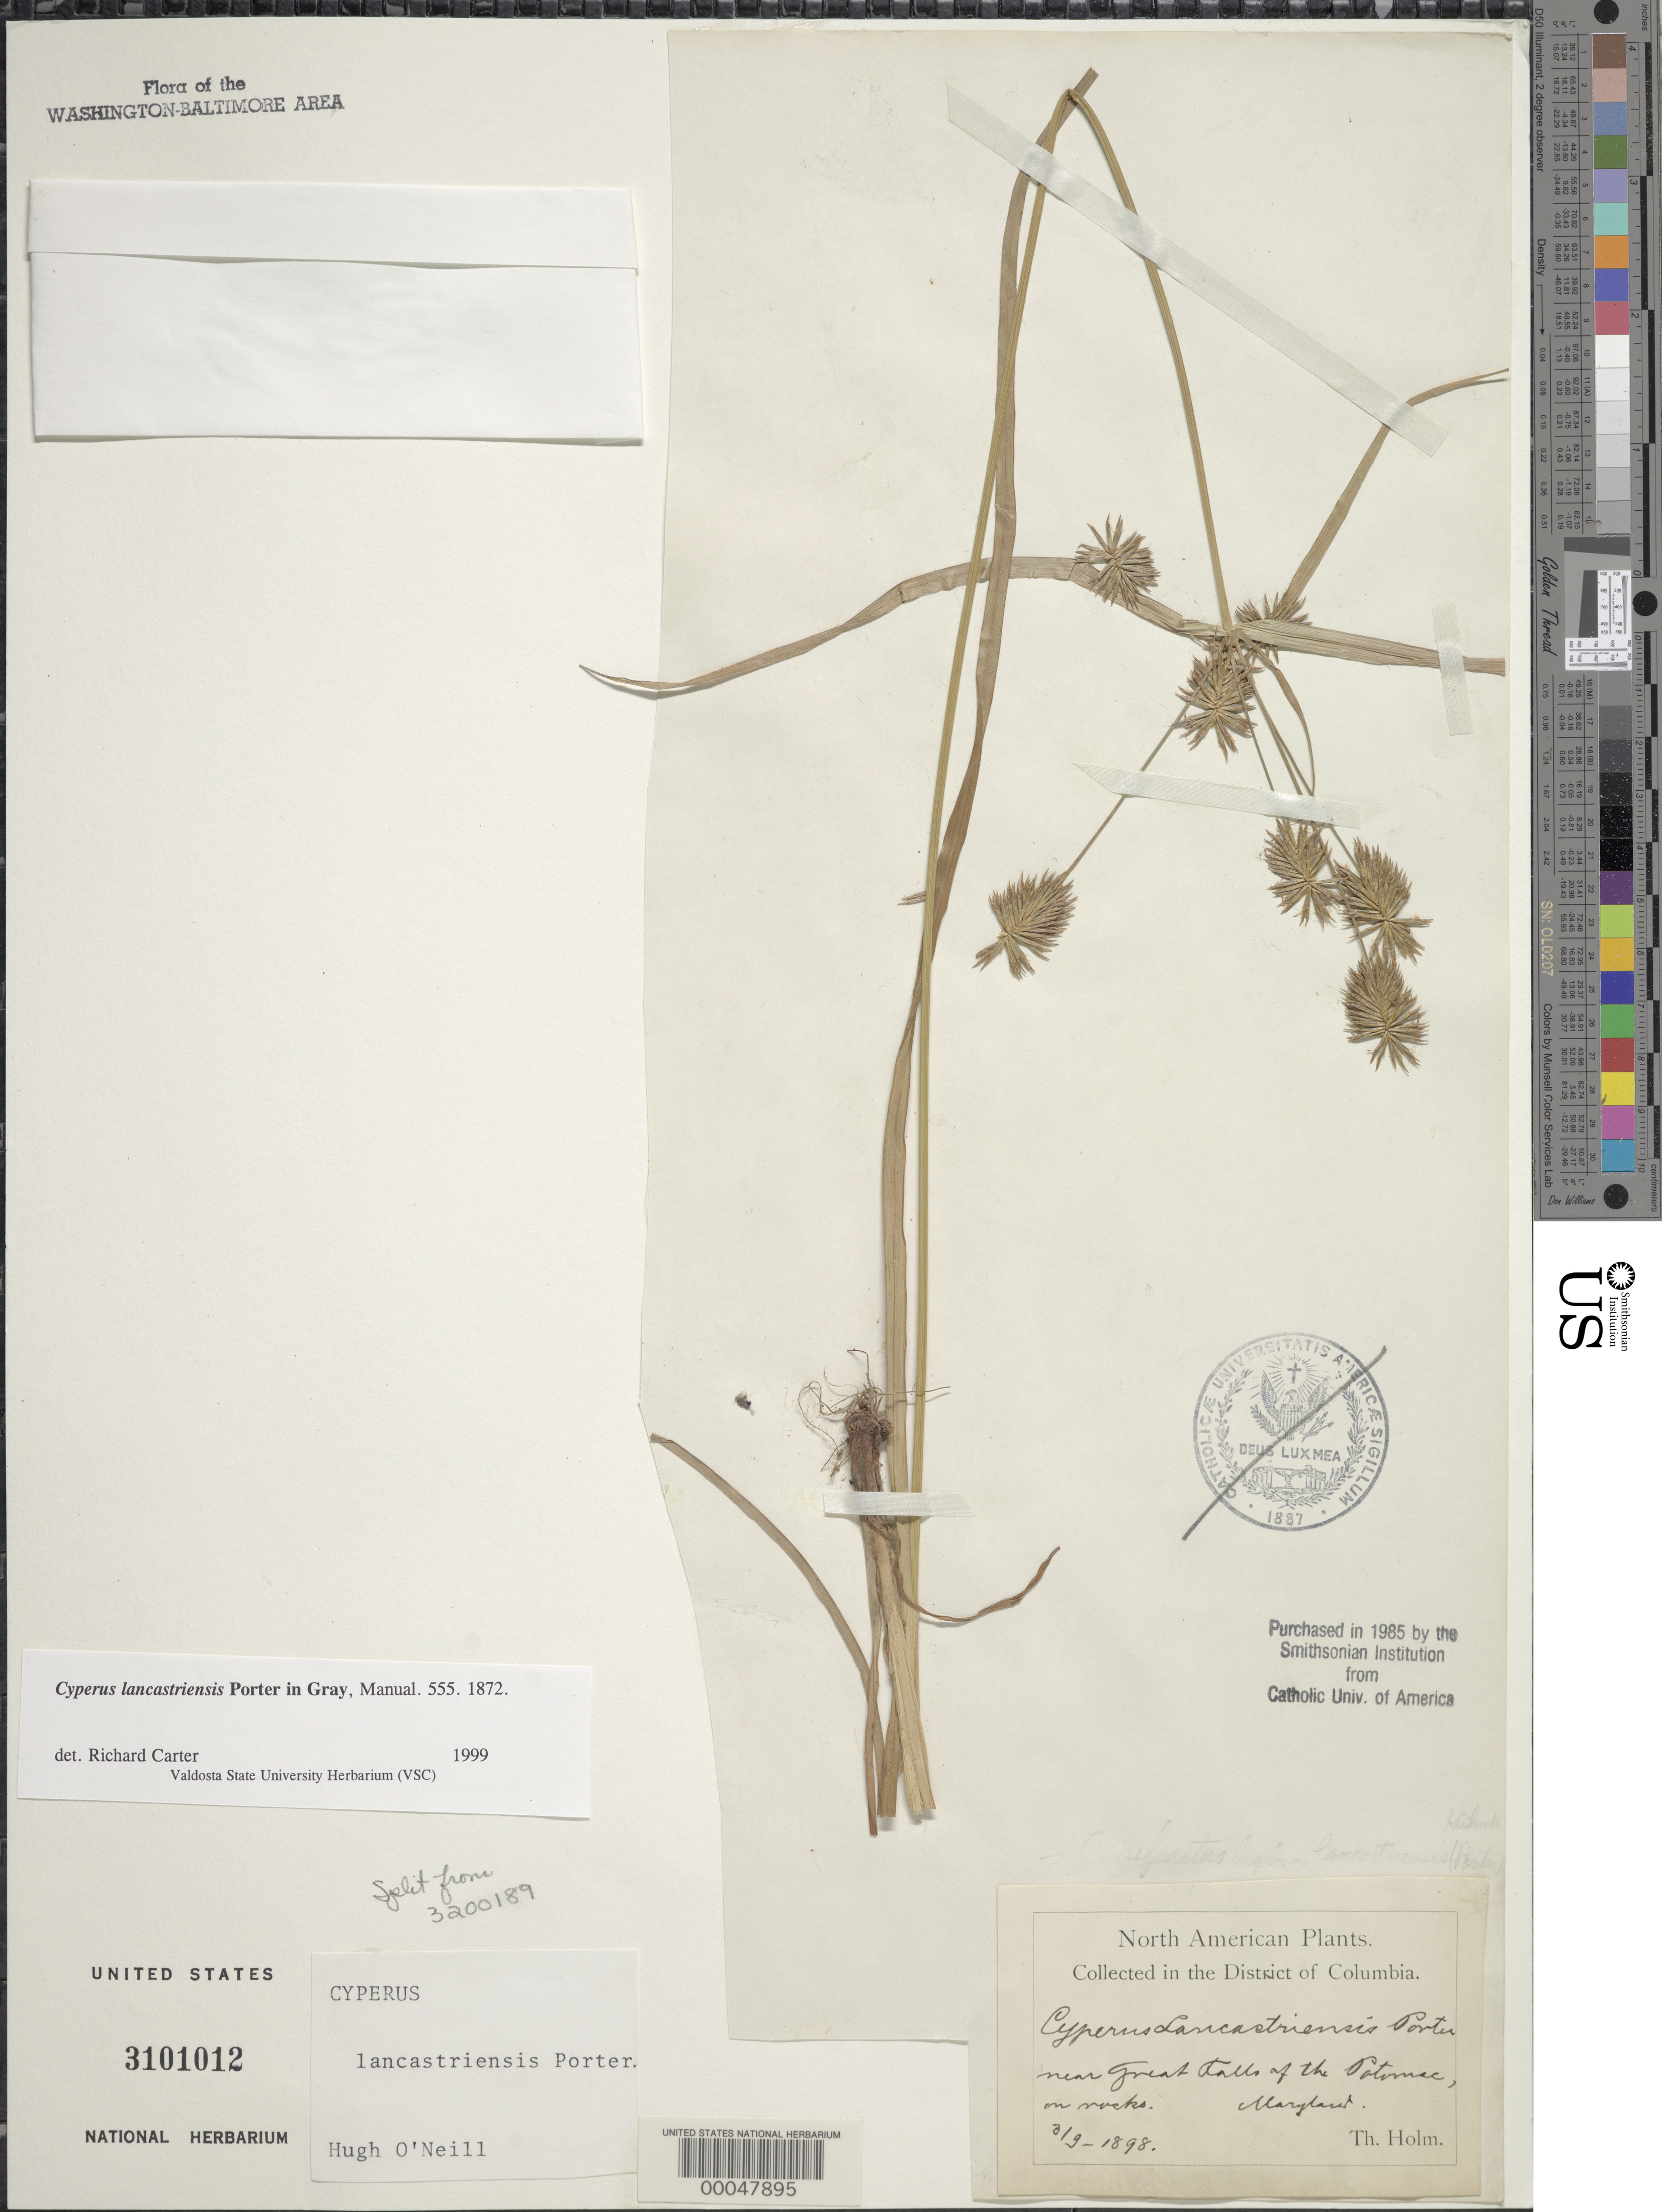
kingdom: Plantae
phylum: Tracheophyta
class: Liliopsida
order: Poales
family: Cyperaceae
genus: Cyperus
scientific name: Cyperus lancastriensis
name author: Porter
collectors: T. Holm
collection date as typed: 03 Sep 1898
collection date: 1898-09-03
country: United States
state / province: Maryland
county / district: Montgomery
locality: Near Great Falls of the Potomac C. & O. Canal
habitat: On rocks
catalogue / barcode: US 3101012